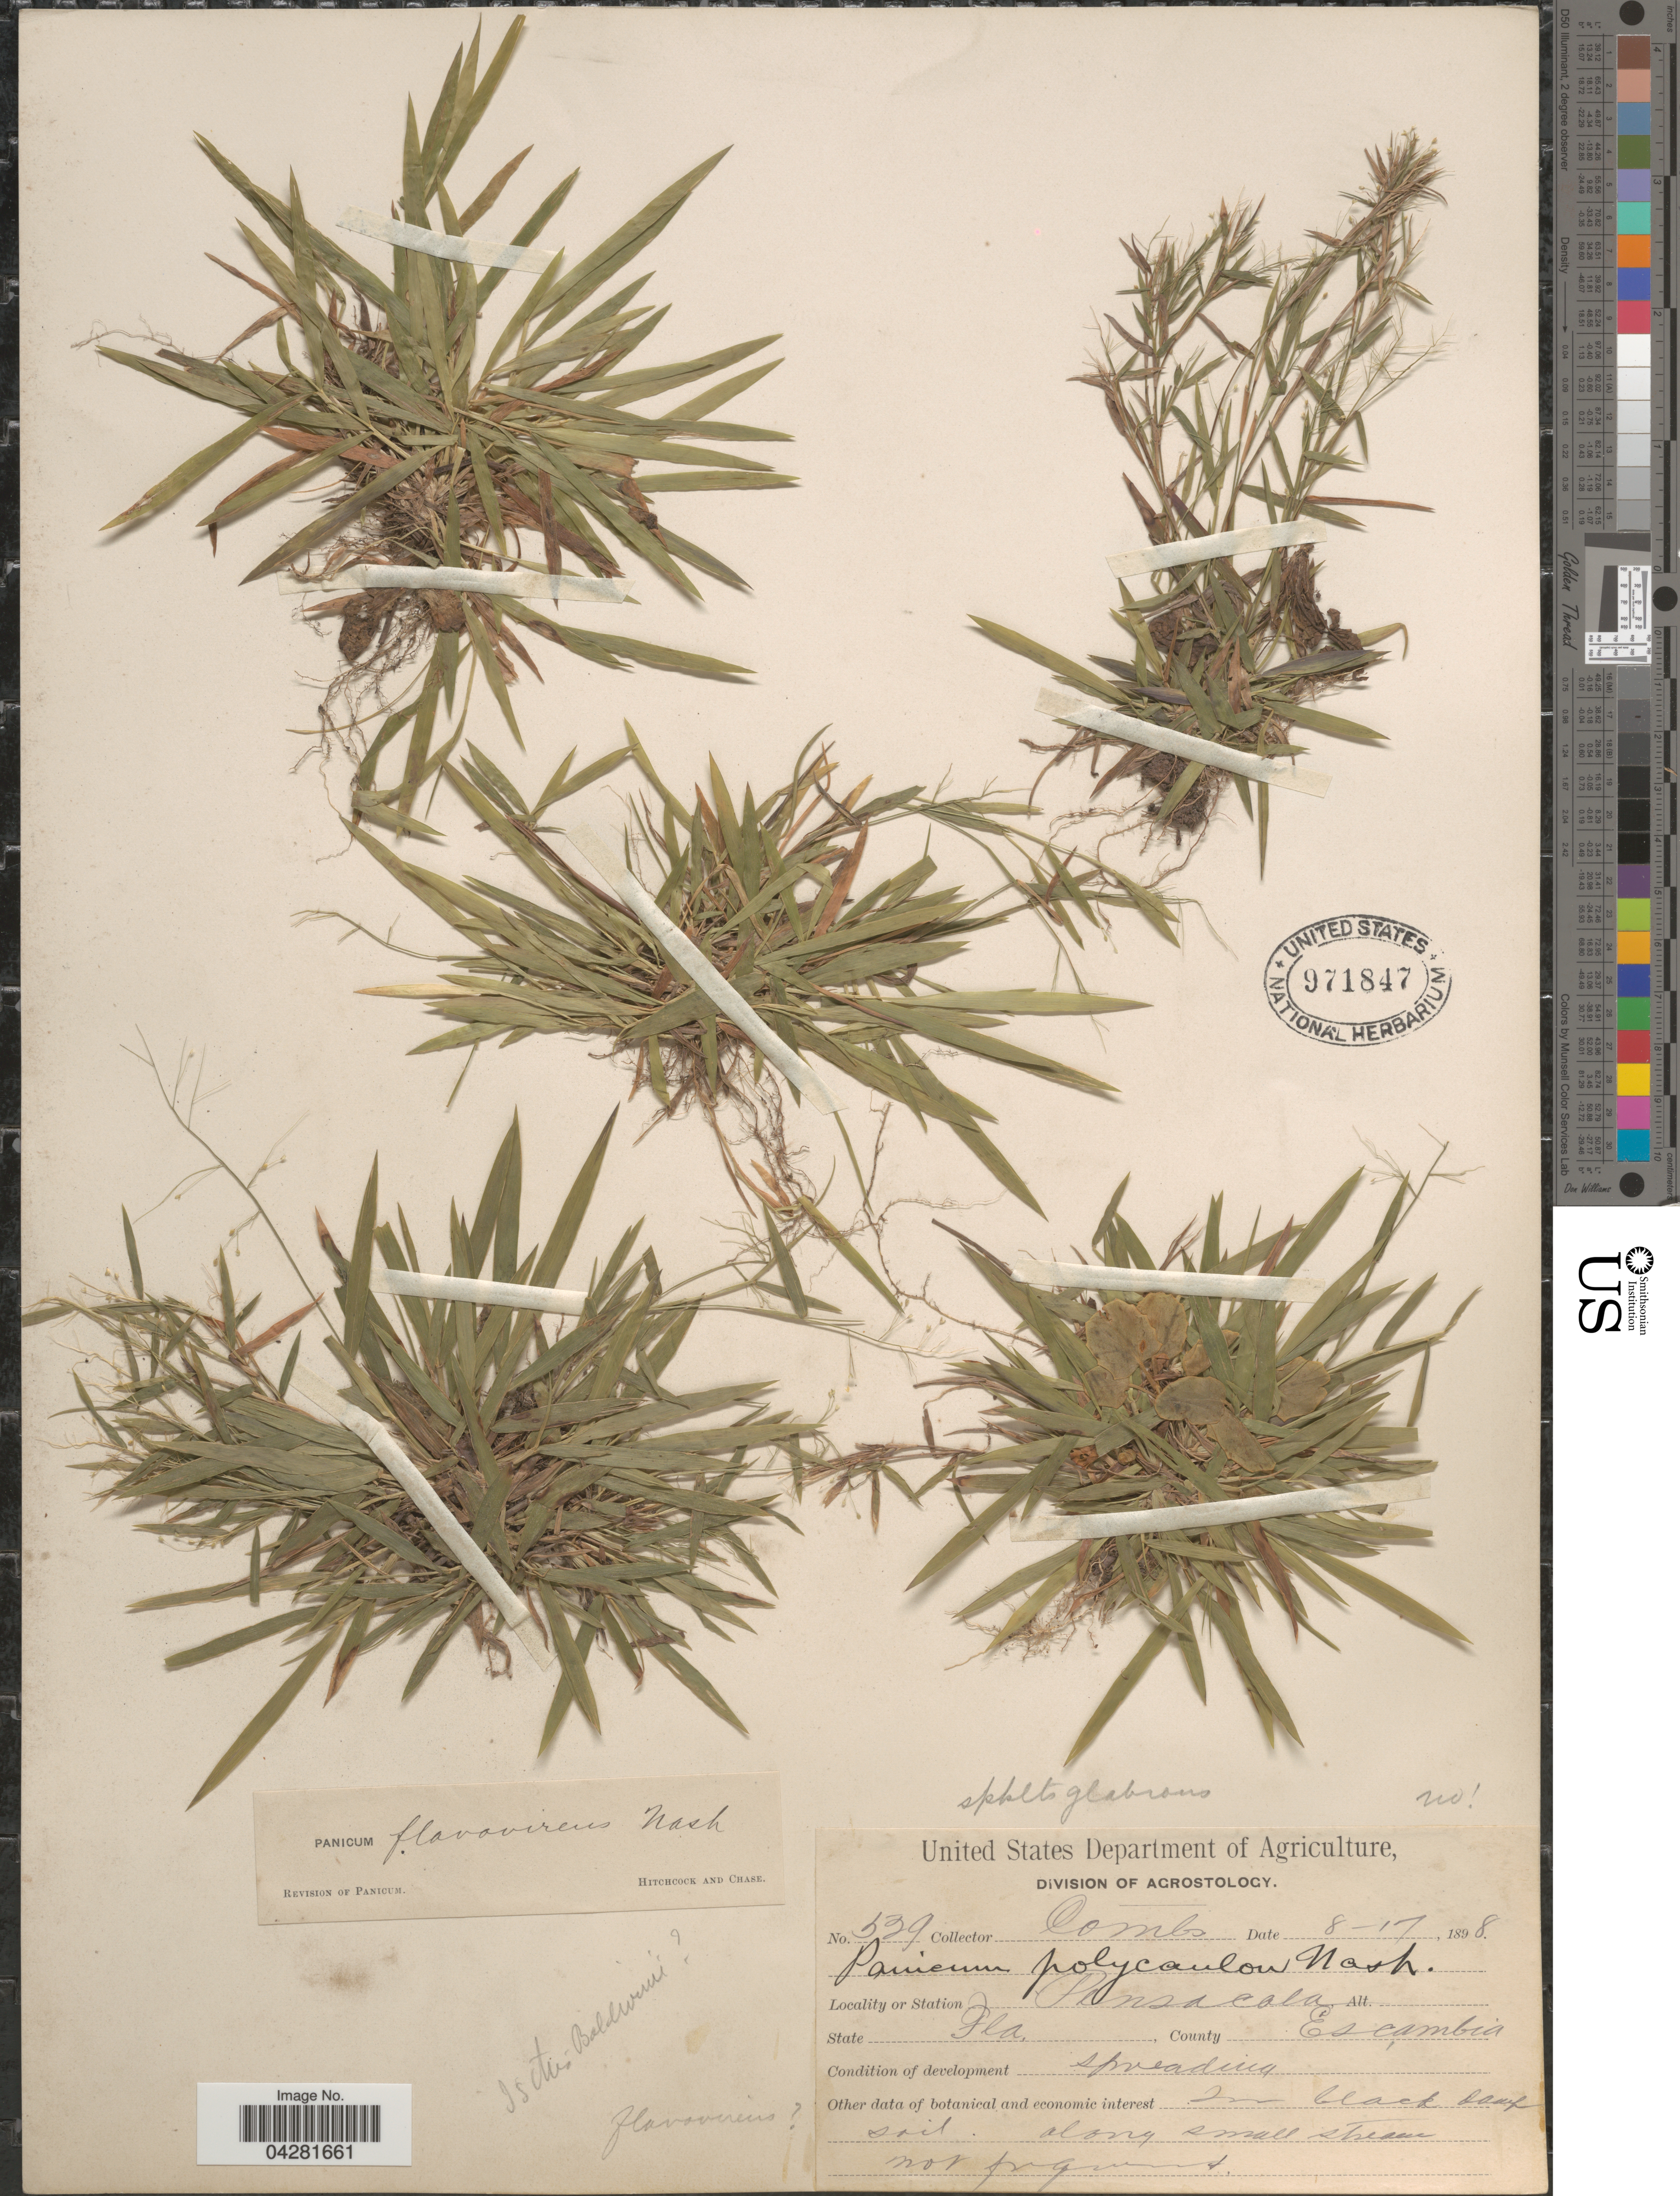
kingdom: Plantae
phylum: Tracheophyta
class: Liliopsida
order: Poales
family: Poaceae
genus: Dichanthelium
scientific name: Dichanthelium ensifolium var. ensifolium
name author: (Baldwin ex Elliot) Gould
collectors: -. Combs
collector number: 539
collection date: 1898-08-17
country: United States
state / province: Florida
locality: Pensacola. County Esçambia.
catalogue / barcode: US 971847